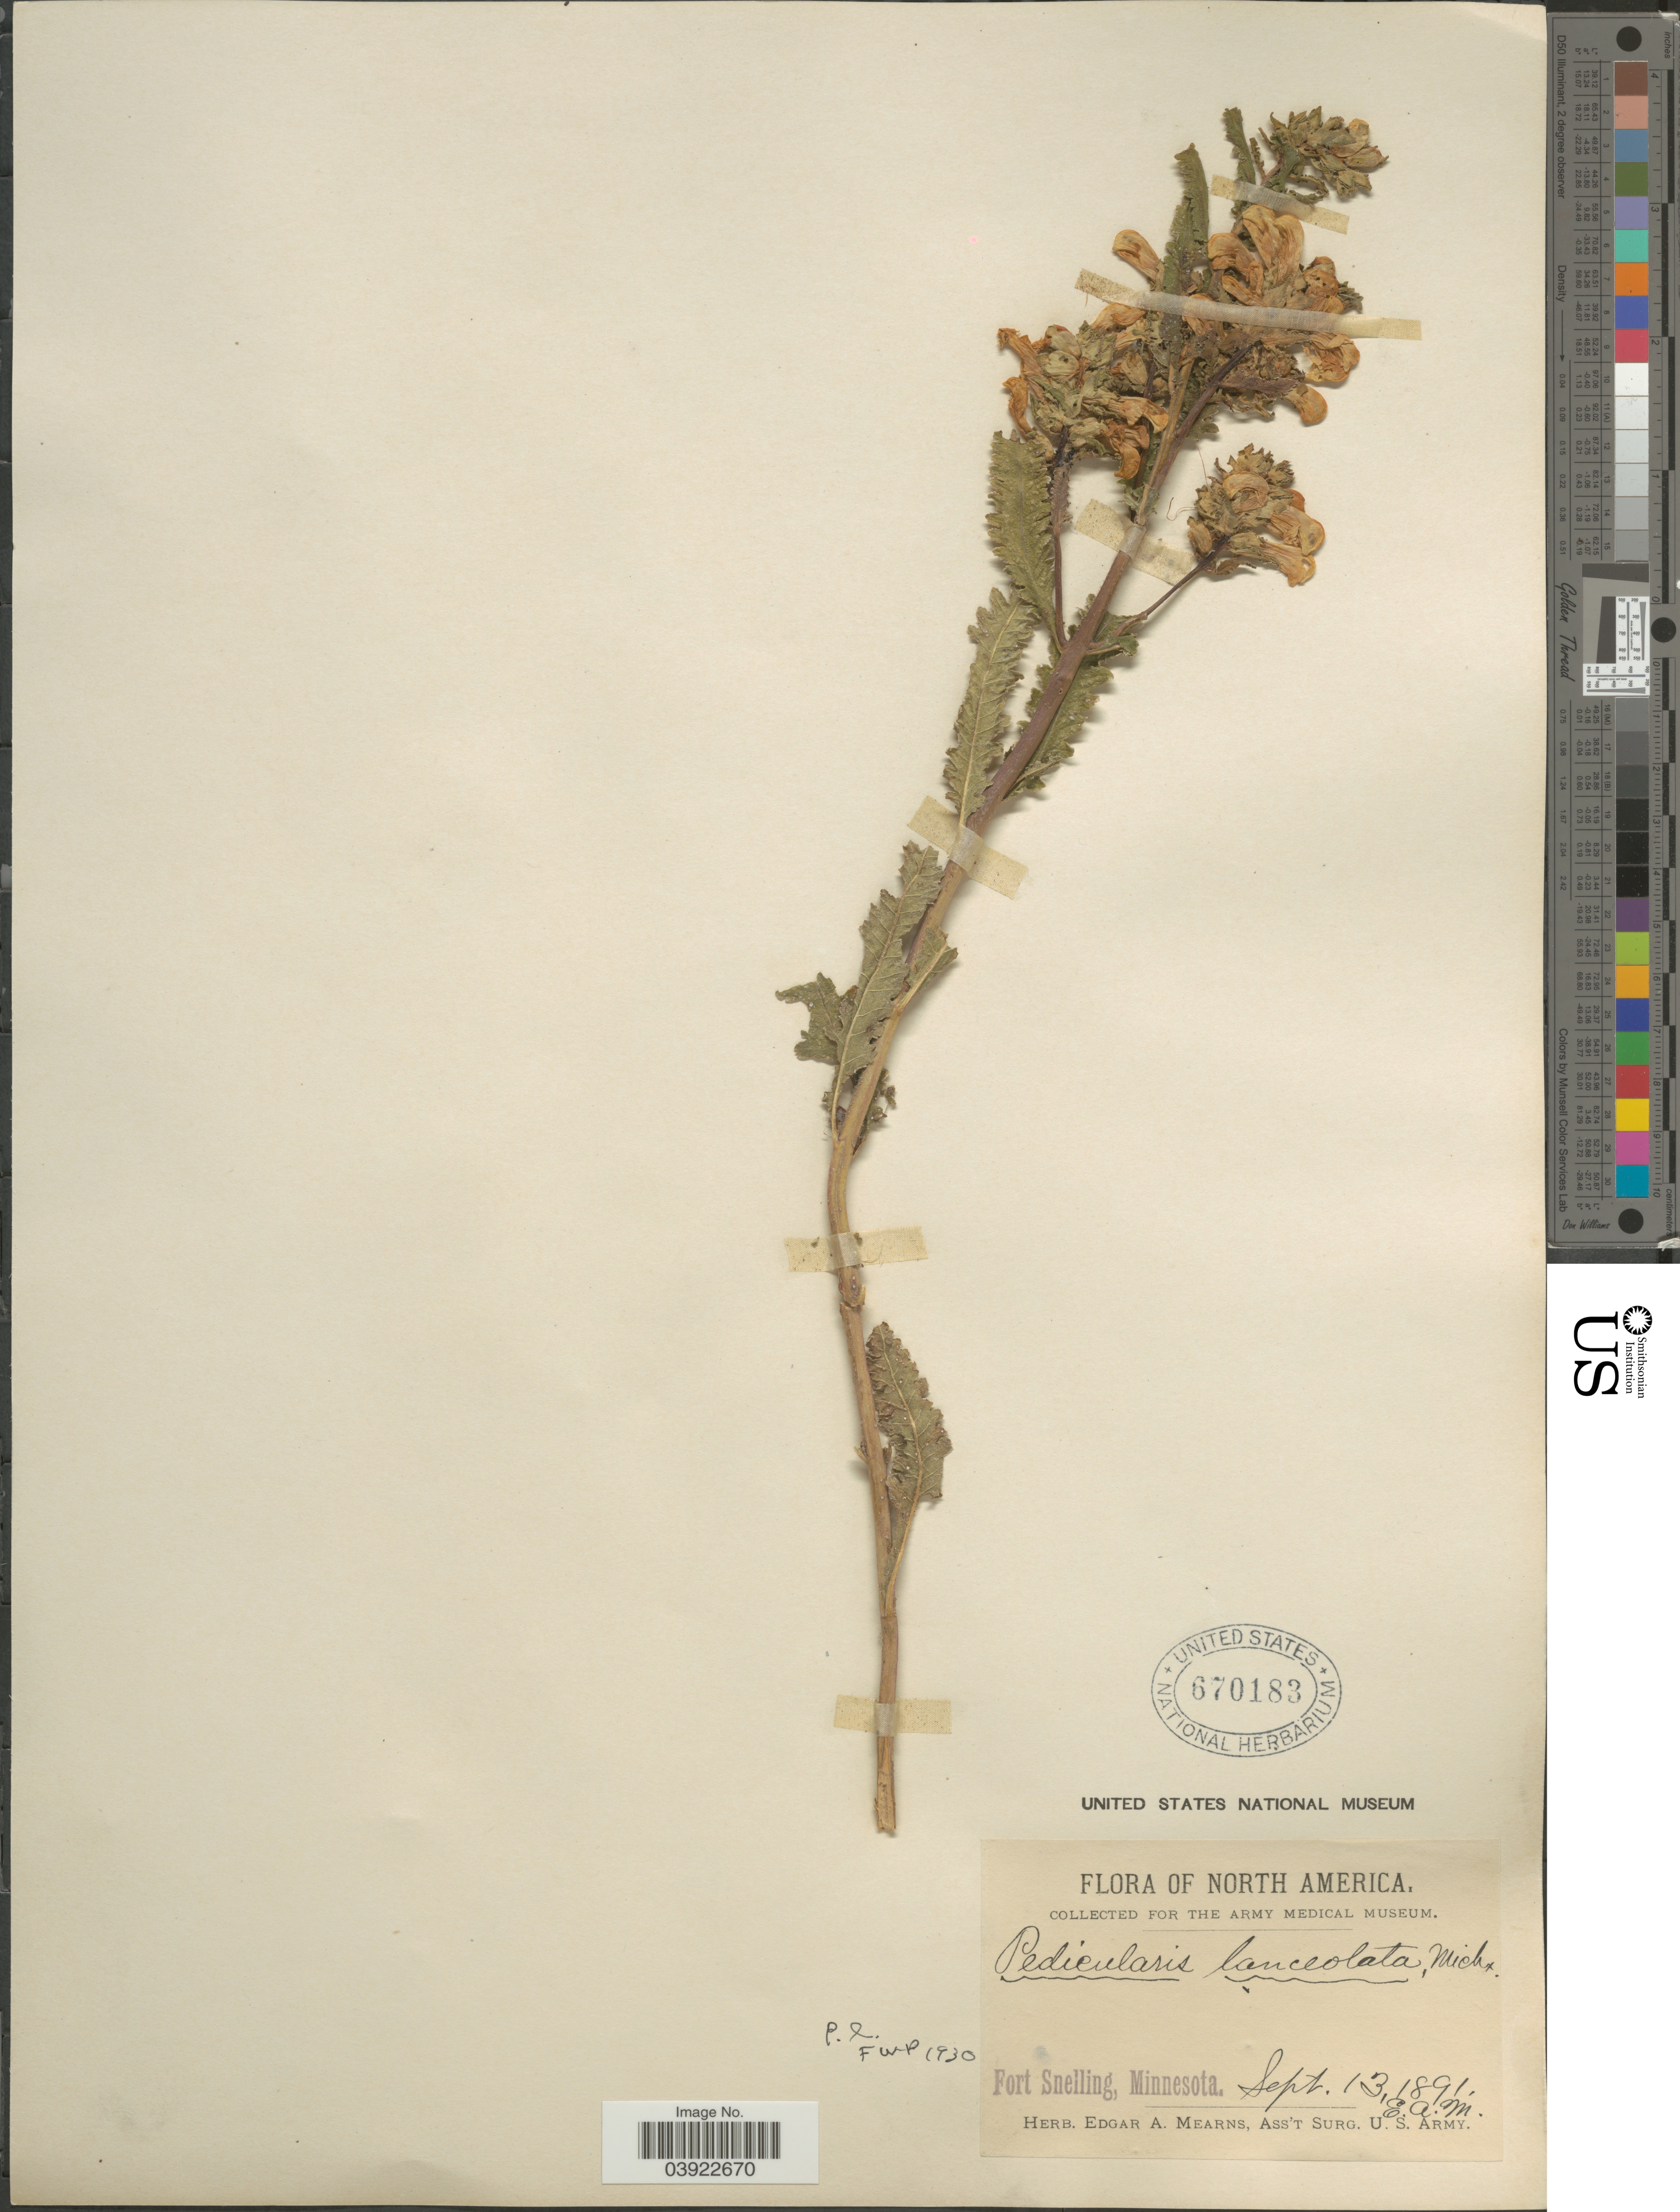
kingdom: Plantae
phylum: Tracheophyta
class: Magnoliopsida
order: Lamiales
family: Orobanchaceae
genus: Pedicularis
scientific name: Pedicularis lanceolata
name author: Michx.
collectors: E. A. Mearns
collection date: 1891-09-13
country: United States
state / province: Minnesota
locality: Fort Snelling.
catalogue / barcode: US 670183